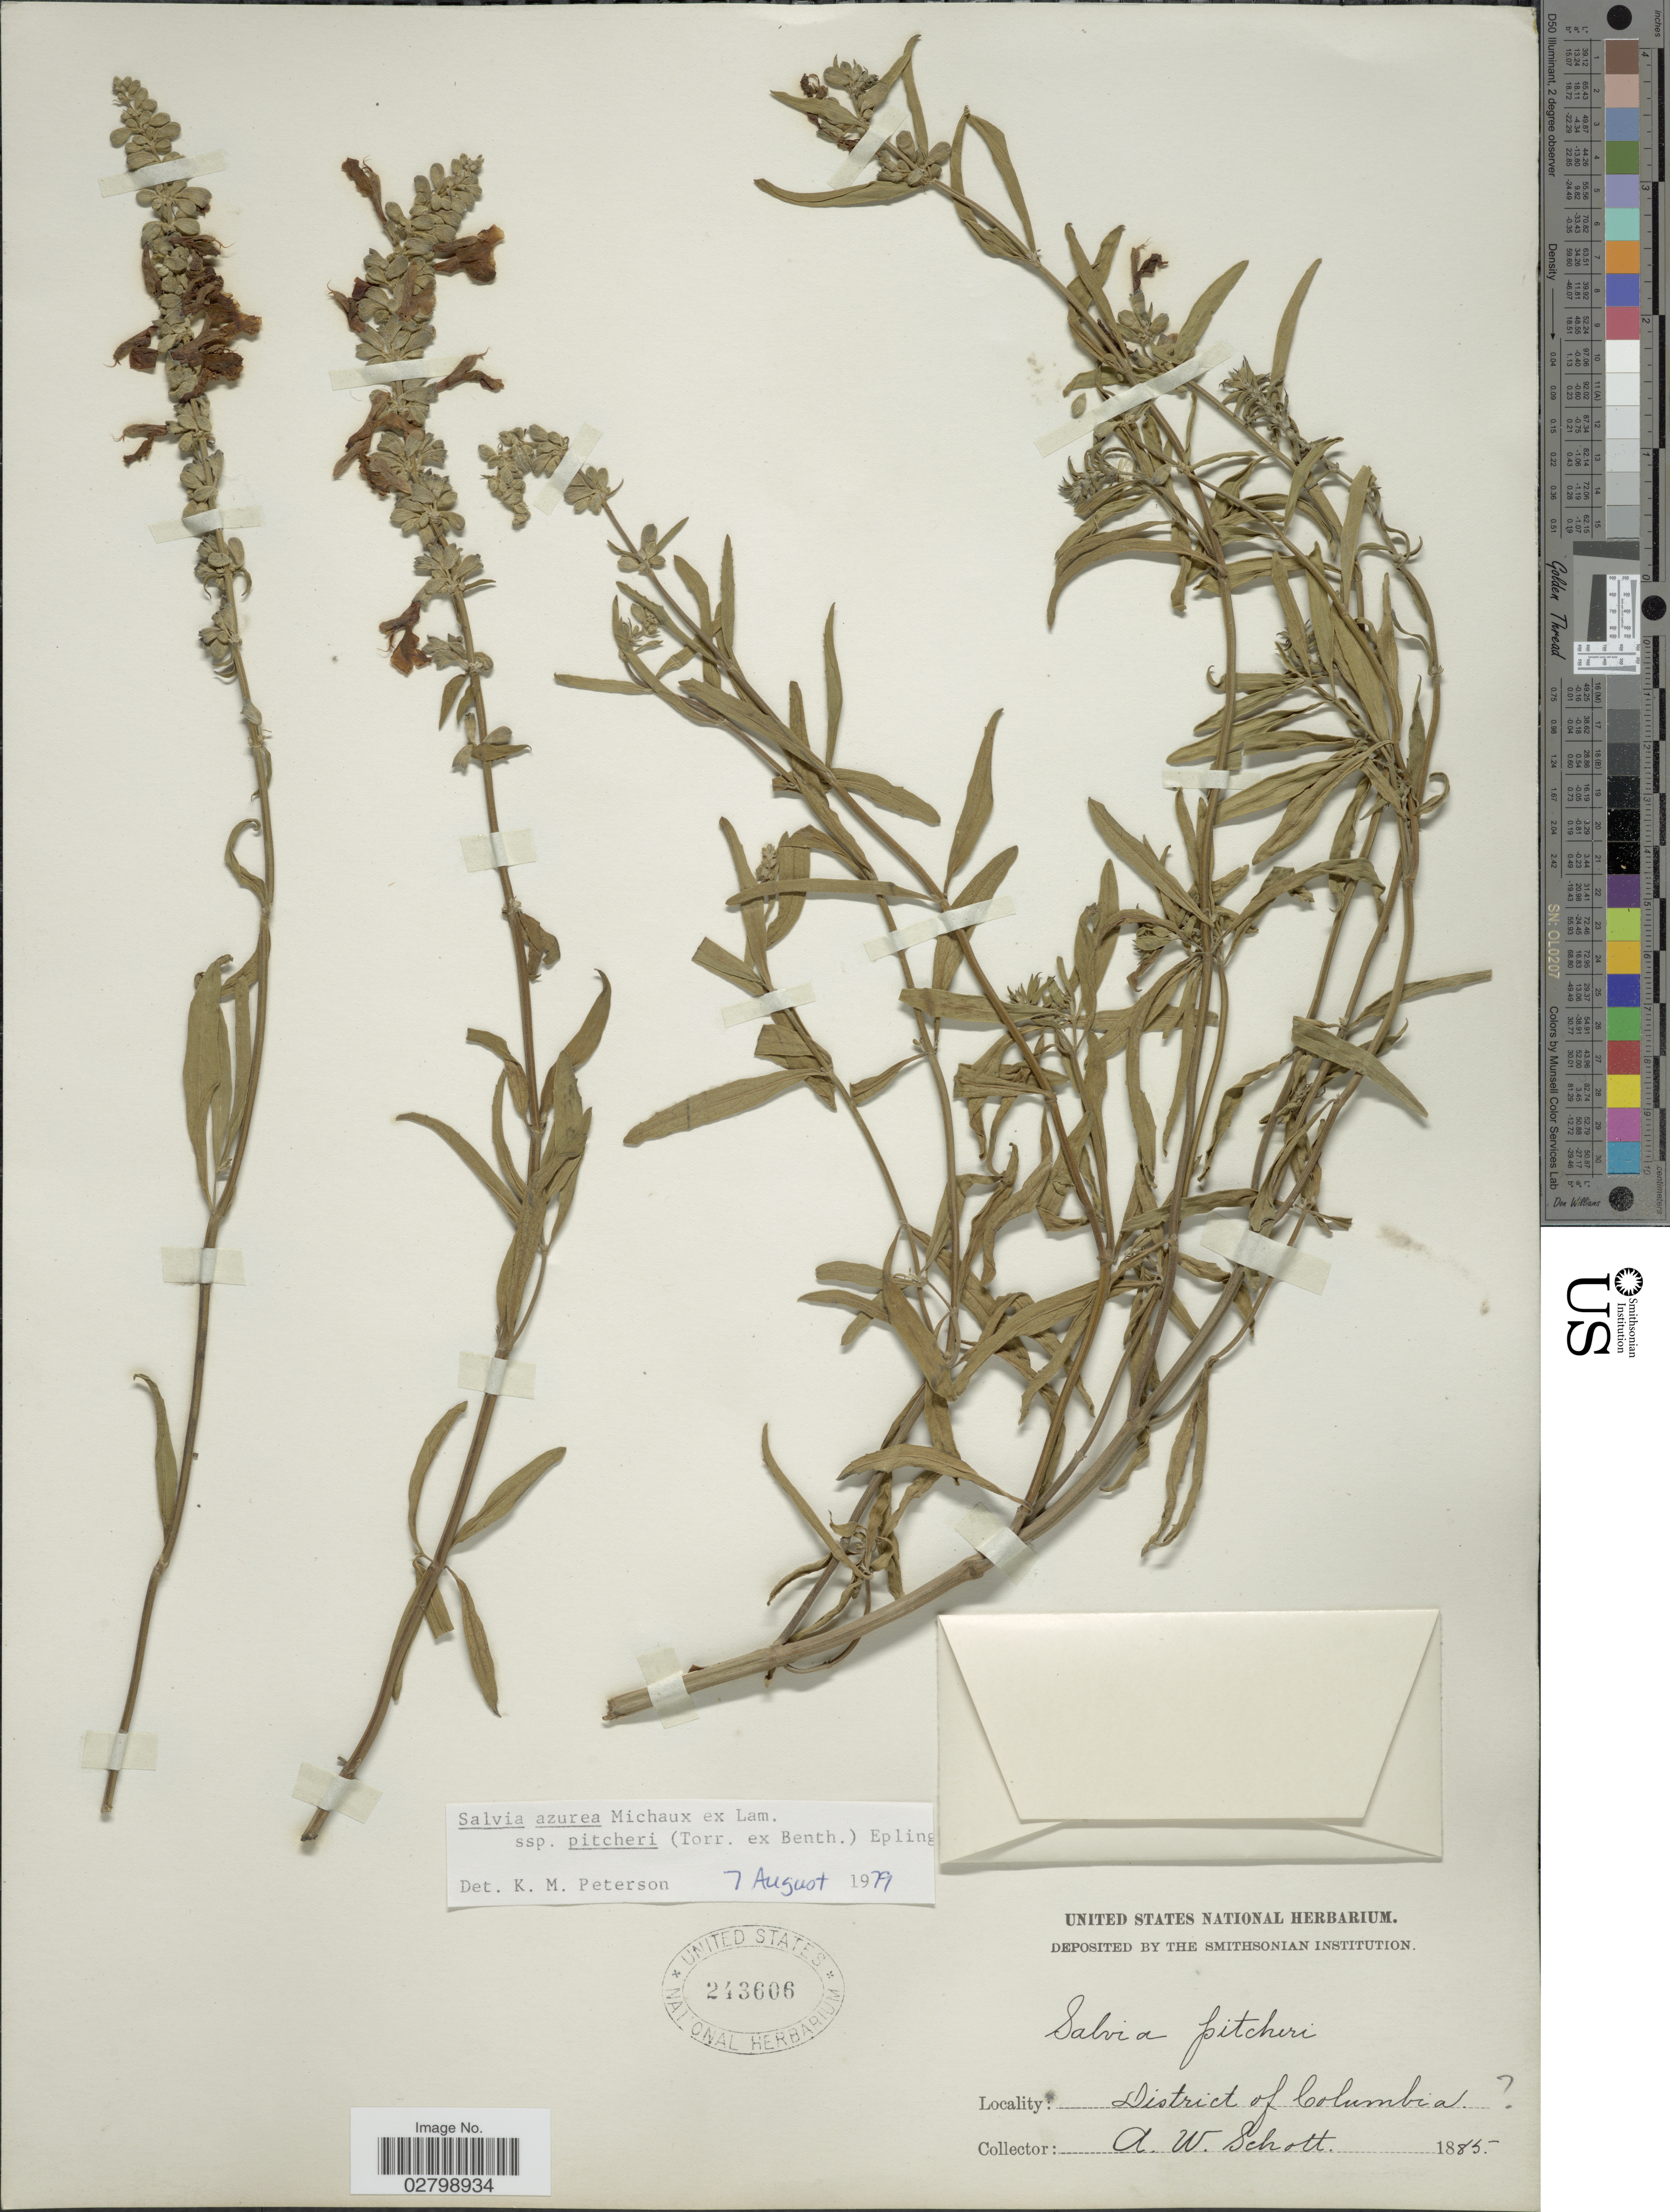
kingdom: Plantae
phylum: Tracheophyta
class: Magnoliopsida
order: Lamiales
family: Lamiaceae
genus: Salvia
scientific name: Salvia azurea subsp. pitcheri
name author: Michx. ex Lam.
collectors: A. W. Schott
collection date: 1885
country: United States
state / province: District of Columbia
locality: District of Columbia [unsure placement]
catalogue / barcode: US 243606